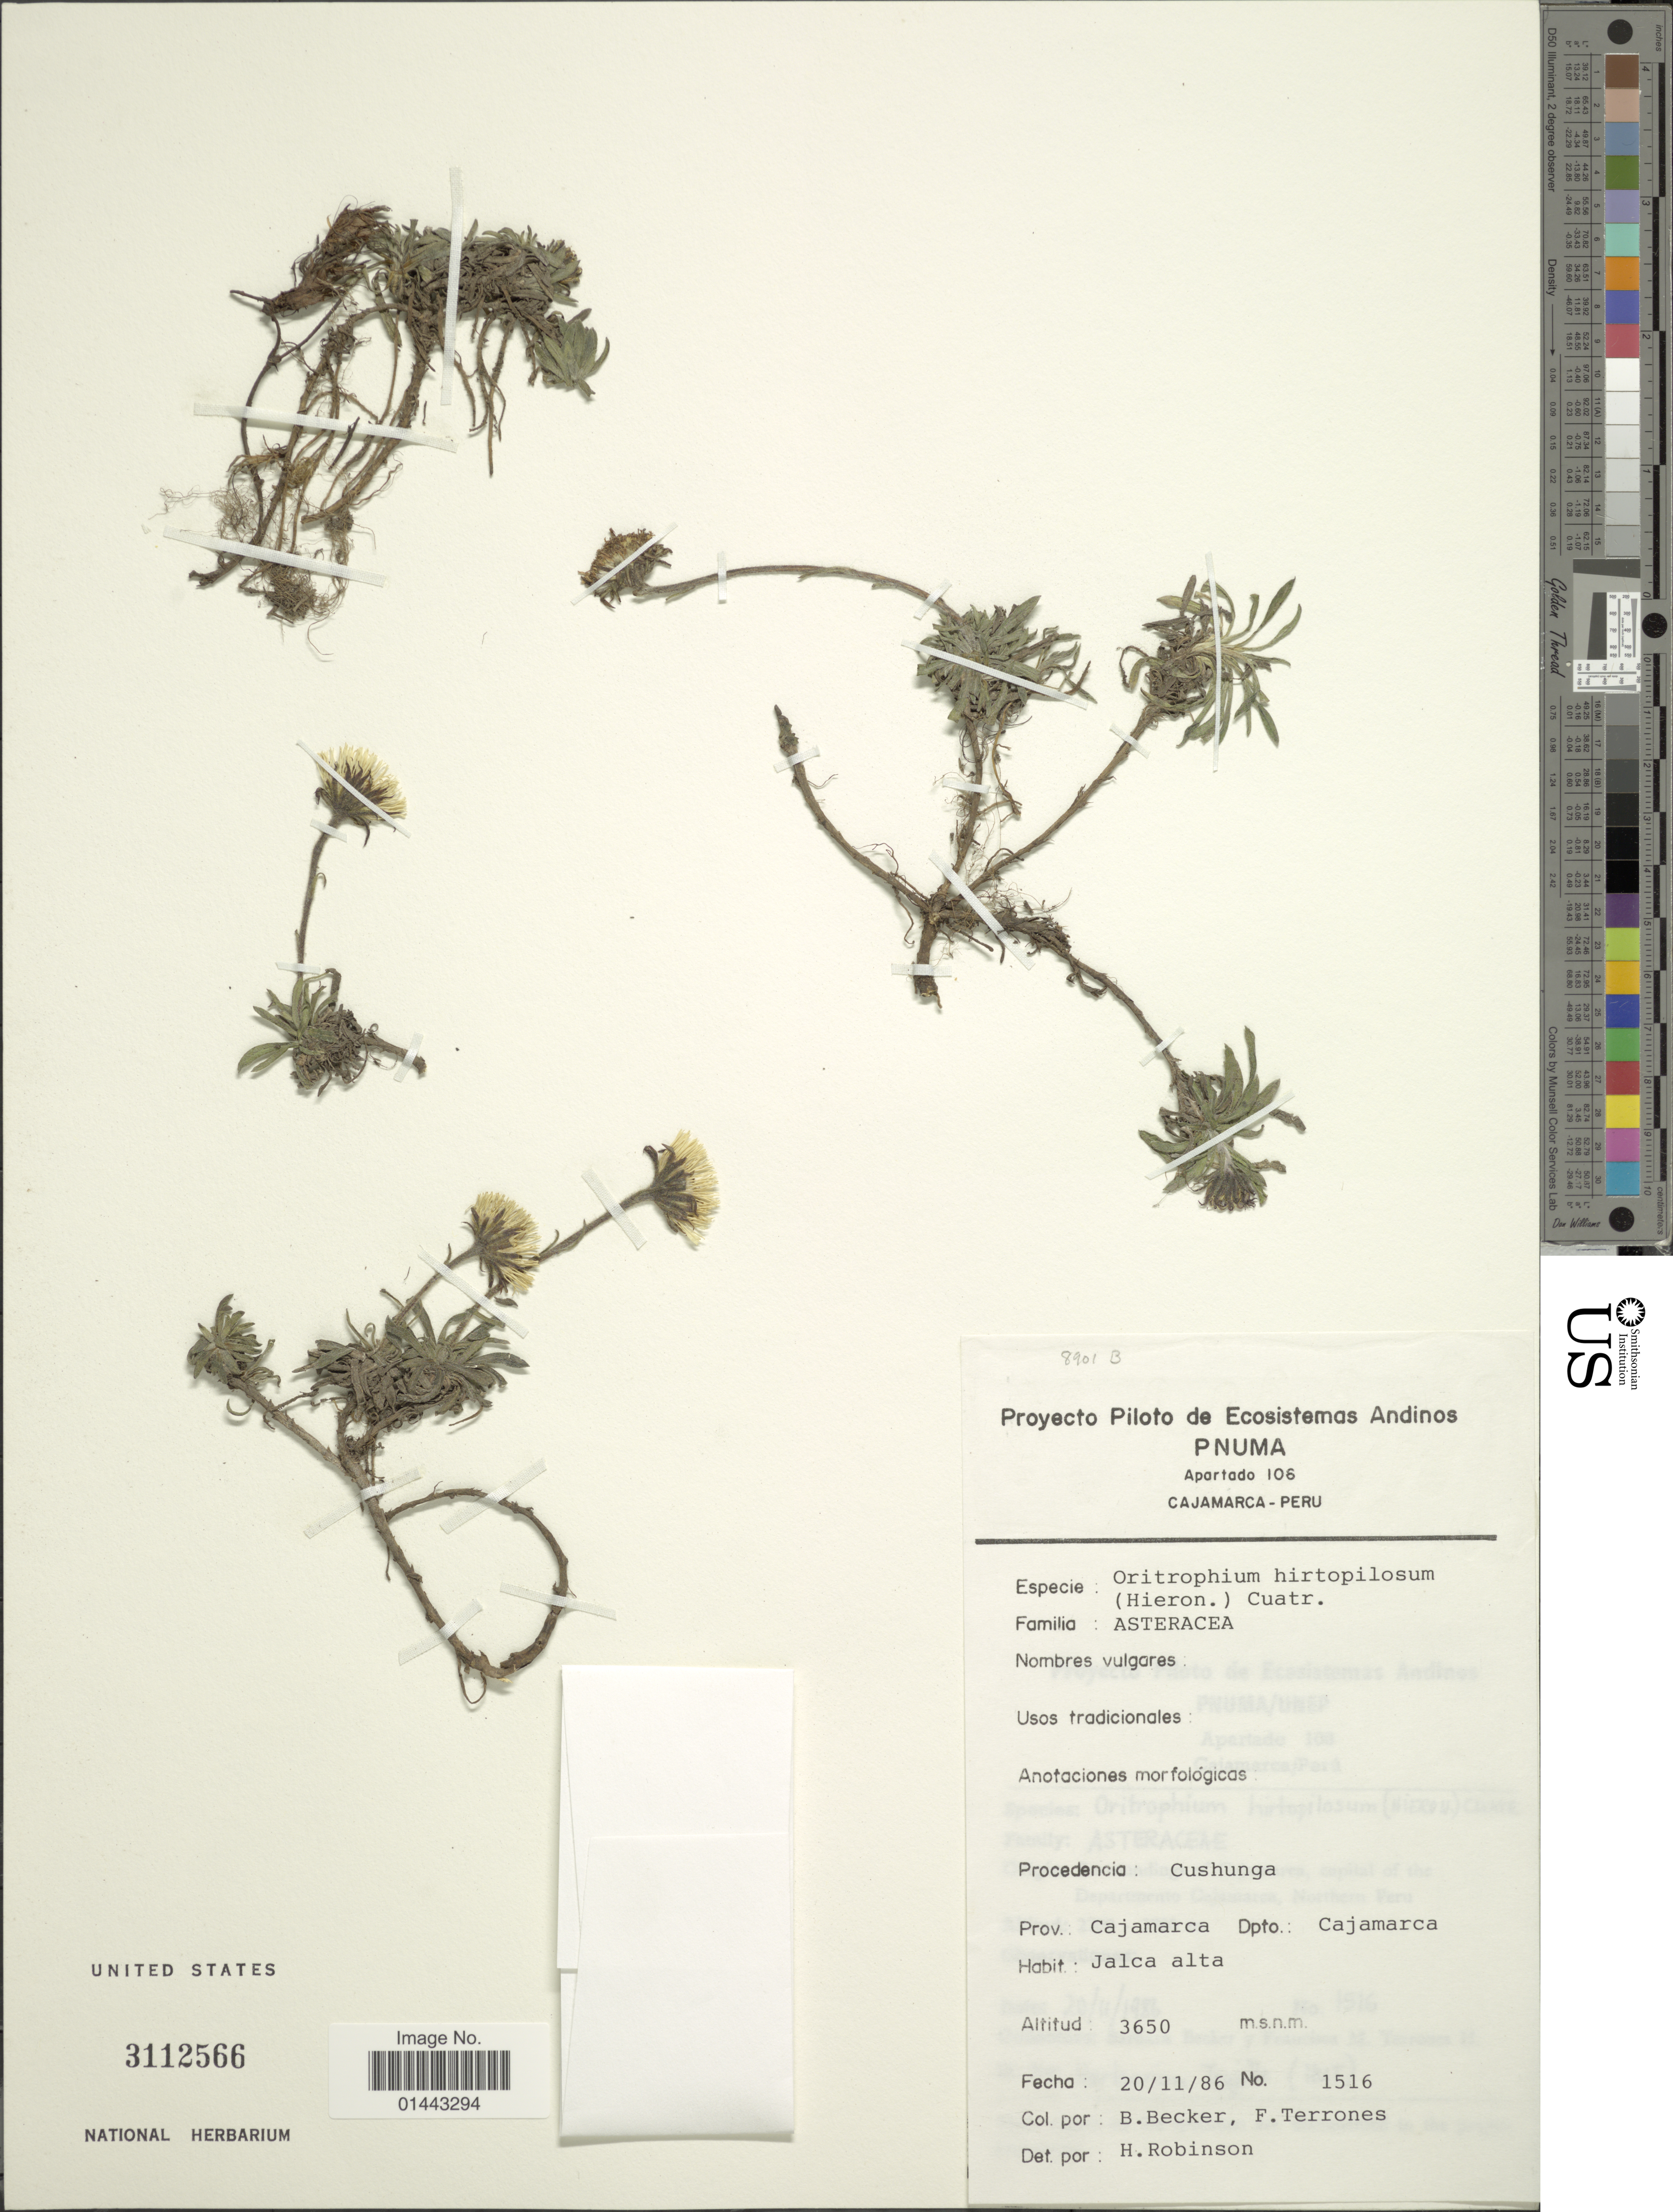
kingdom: Plantae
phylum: Tracheophyta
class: Magnoliopsida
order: Asterales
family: Asteraceae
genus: Oritrophium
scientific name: Oritrophium hirtopilosum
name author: (Hieron.) Cuatrec.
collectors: B. Becker & F. Terrones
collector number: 1516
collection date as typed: Transcribed d/m/y: 20/11/86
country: Peru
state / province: Cajamarca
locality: Dpto. Cajamarca, Jalca alta.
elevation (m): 3650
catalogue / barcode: US 3112566